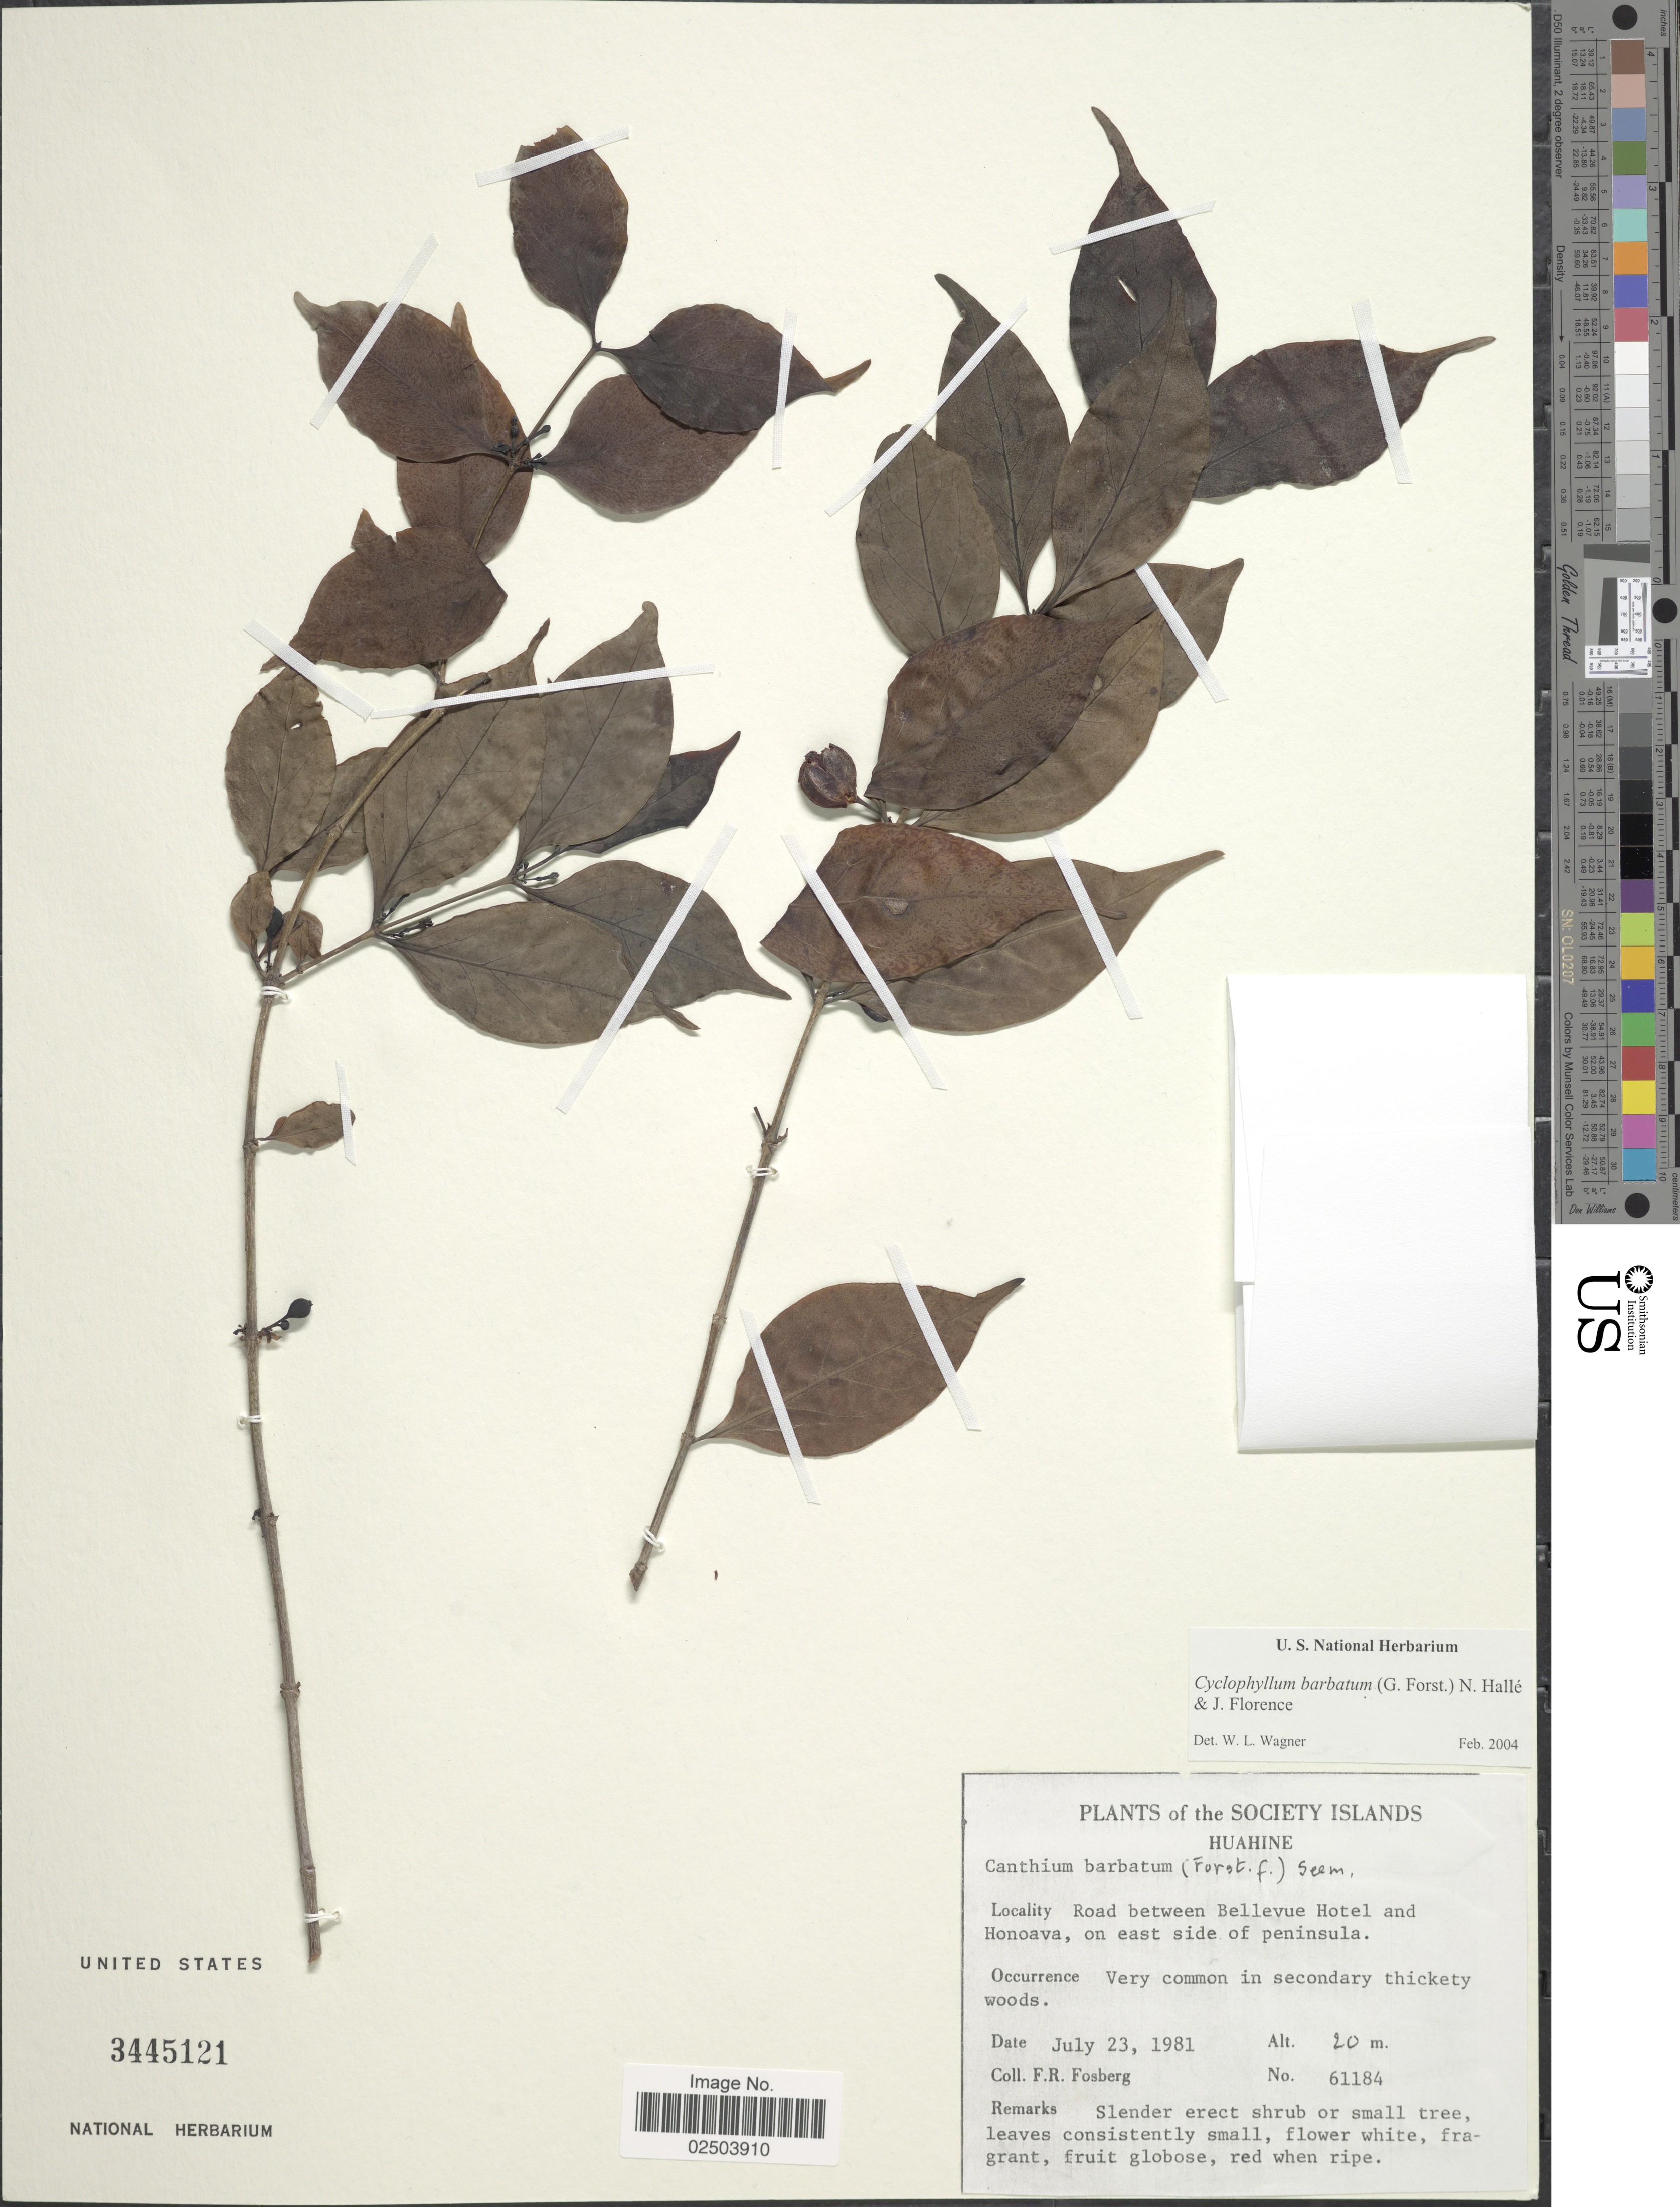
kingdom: Plantae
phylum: Tracheophyta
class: Magnoliopsida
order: Gentianales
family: Rubiaceae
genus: Cyclophyllum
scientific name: Cyclophyllum barbatum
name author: (G. Forst.) N. Hallé & J. Florence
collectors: F. R. Fosberg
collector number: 61184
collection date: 1981-07-23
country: French Polynesia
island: Huahine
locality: Society Islands, Huahine. Road between Bellevue Hotel and Honoava, on east side of peninsula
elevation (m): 20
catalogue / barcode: US 3445121